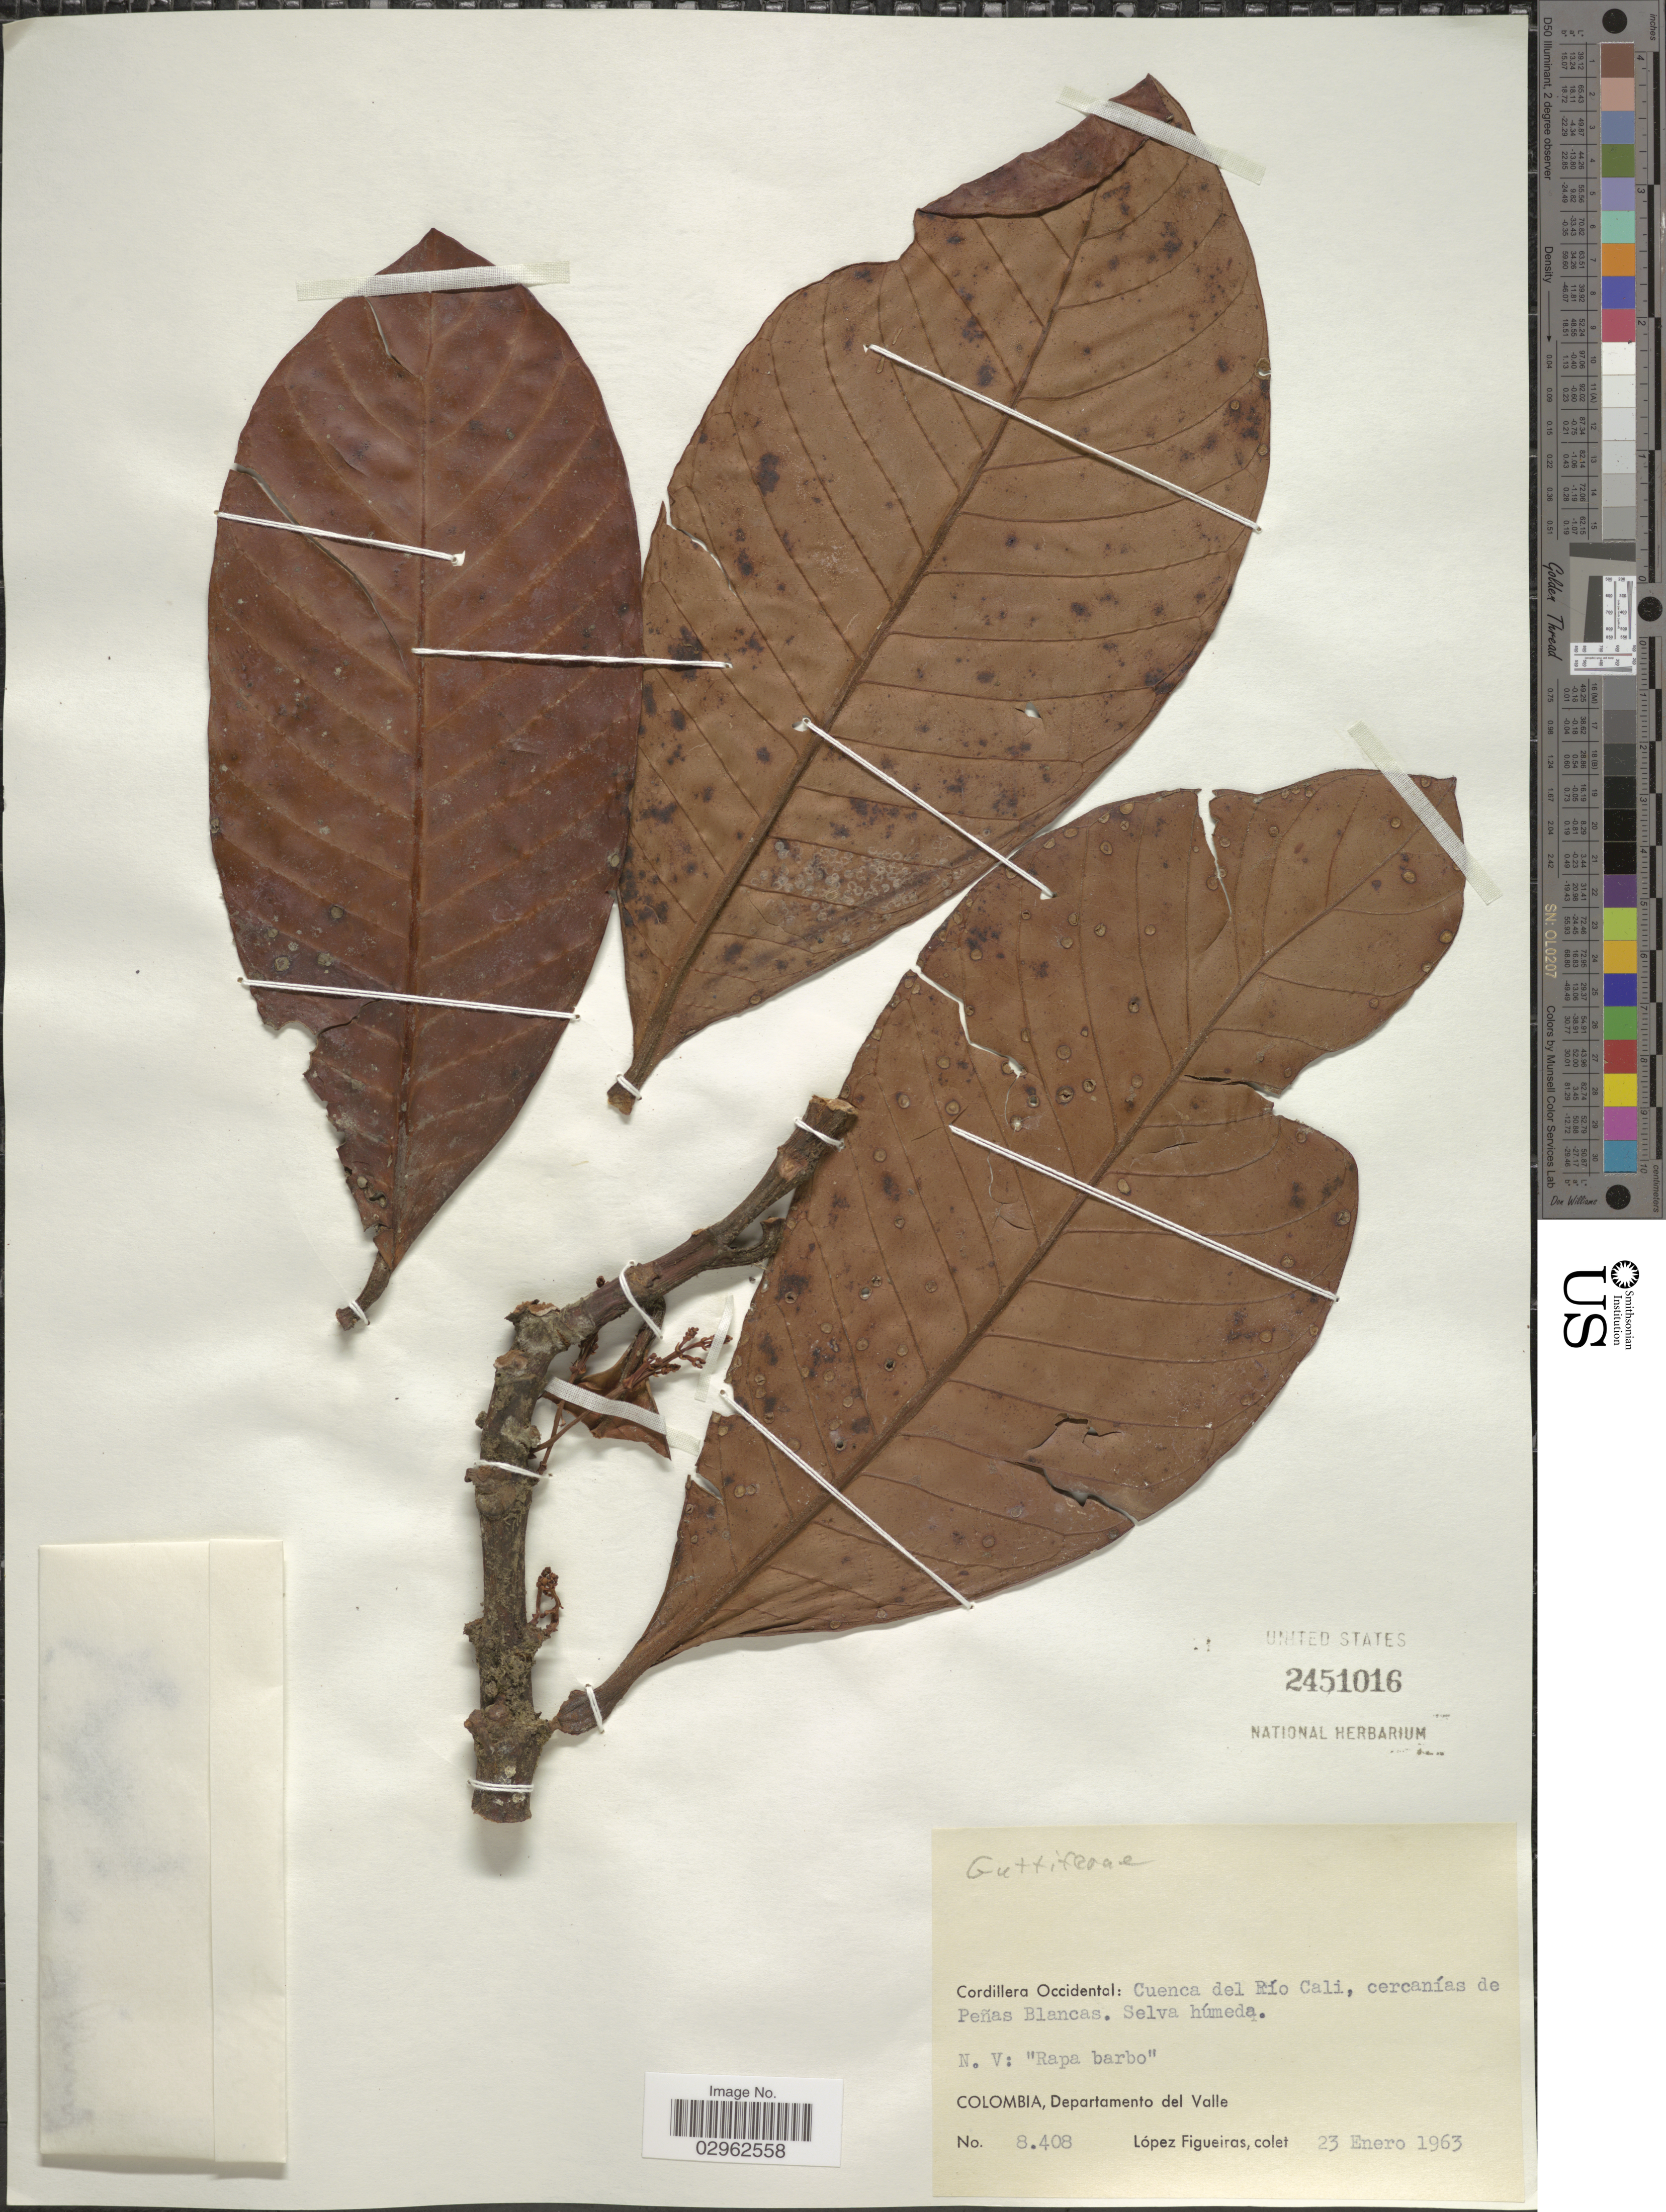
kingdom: Plantae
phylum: Tracheophyta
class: Magnoliopsida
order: Malpighiales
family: Clusiaceae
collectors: M. López Figueiras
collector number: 8408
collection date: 1963-01-23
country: Colombia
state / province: Valle del Cauca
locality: Cordillera Occidental: Cuenca del Río Cali, cercanías de Peñas Blancas. Selva húmeda. Departamento del Valle.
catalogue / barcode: US 2451016